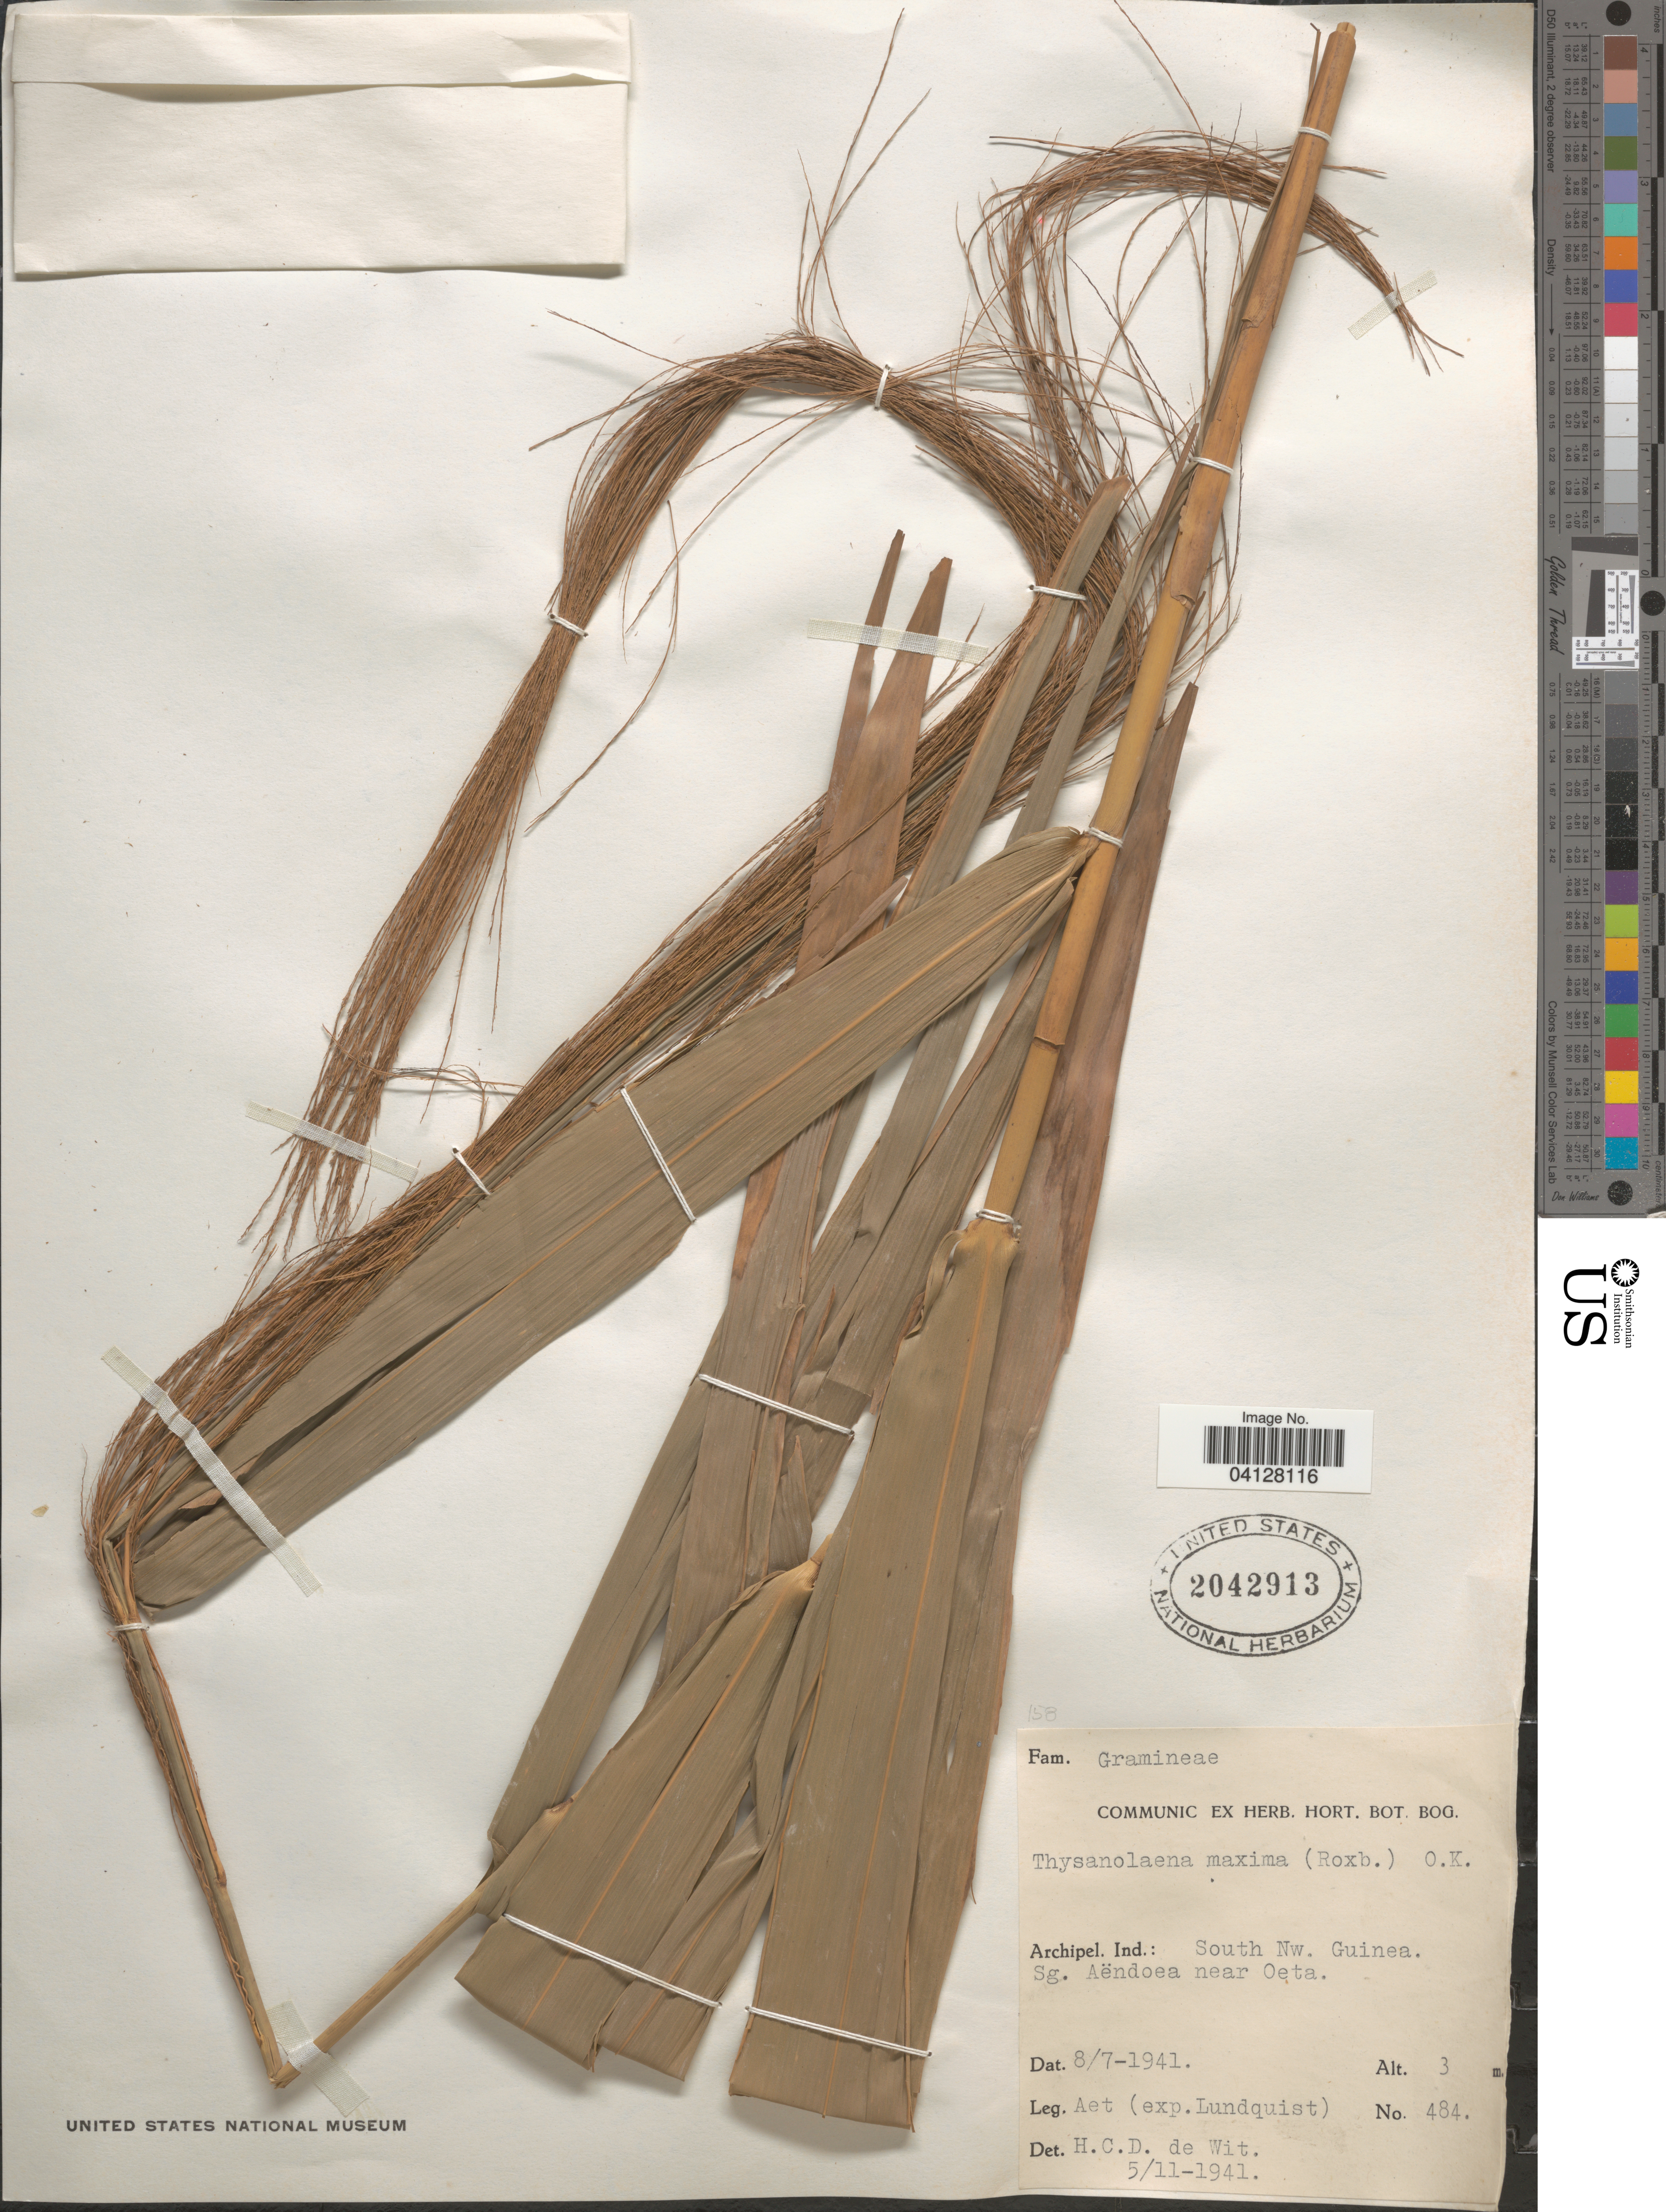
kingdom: Plantae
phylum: Tracheophyta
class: Liliopsida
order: Poales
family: Poaceae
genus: Thysanolaena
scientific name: Thysanolaena maxima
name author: (Roxb.) Kuntze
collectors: -- Aet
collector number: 484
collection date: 1941-07-08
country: Indonesia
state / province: Papua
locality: Archipel. Ind.: South Nw. Guinea. Sg. Aëndoea near Oeta.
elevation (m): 3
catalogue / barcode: US 2042913